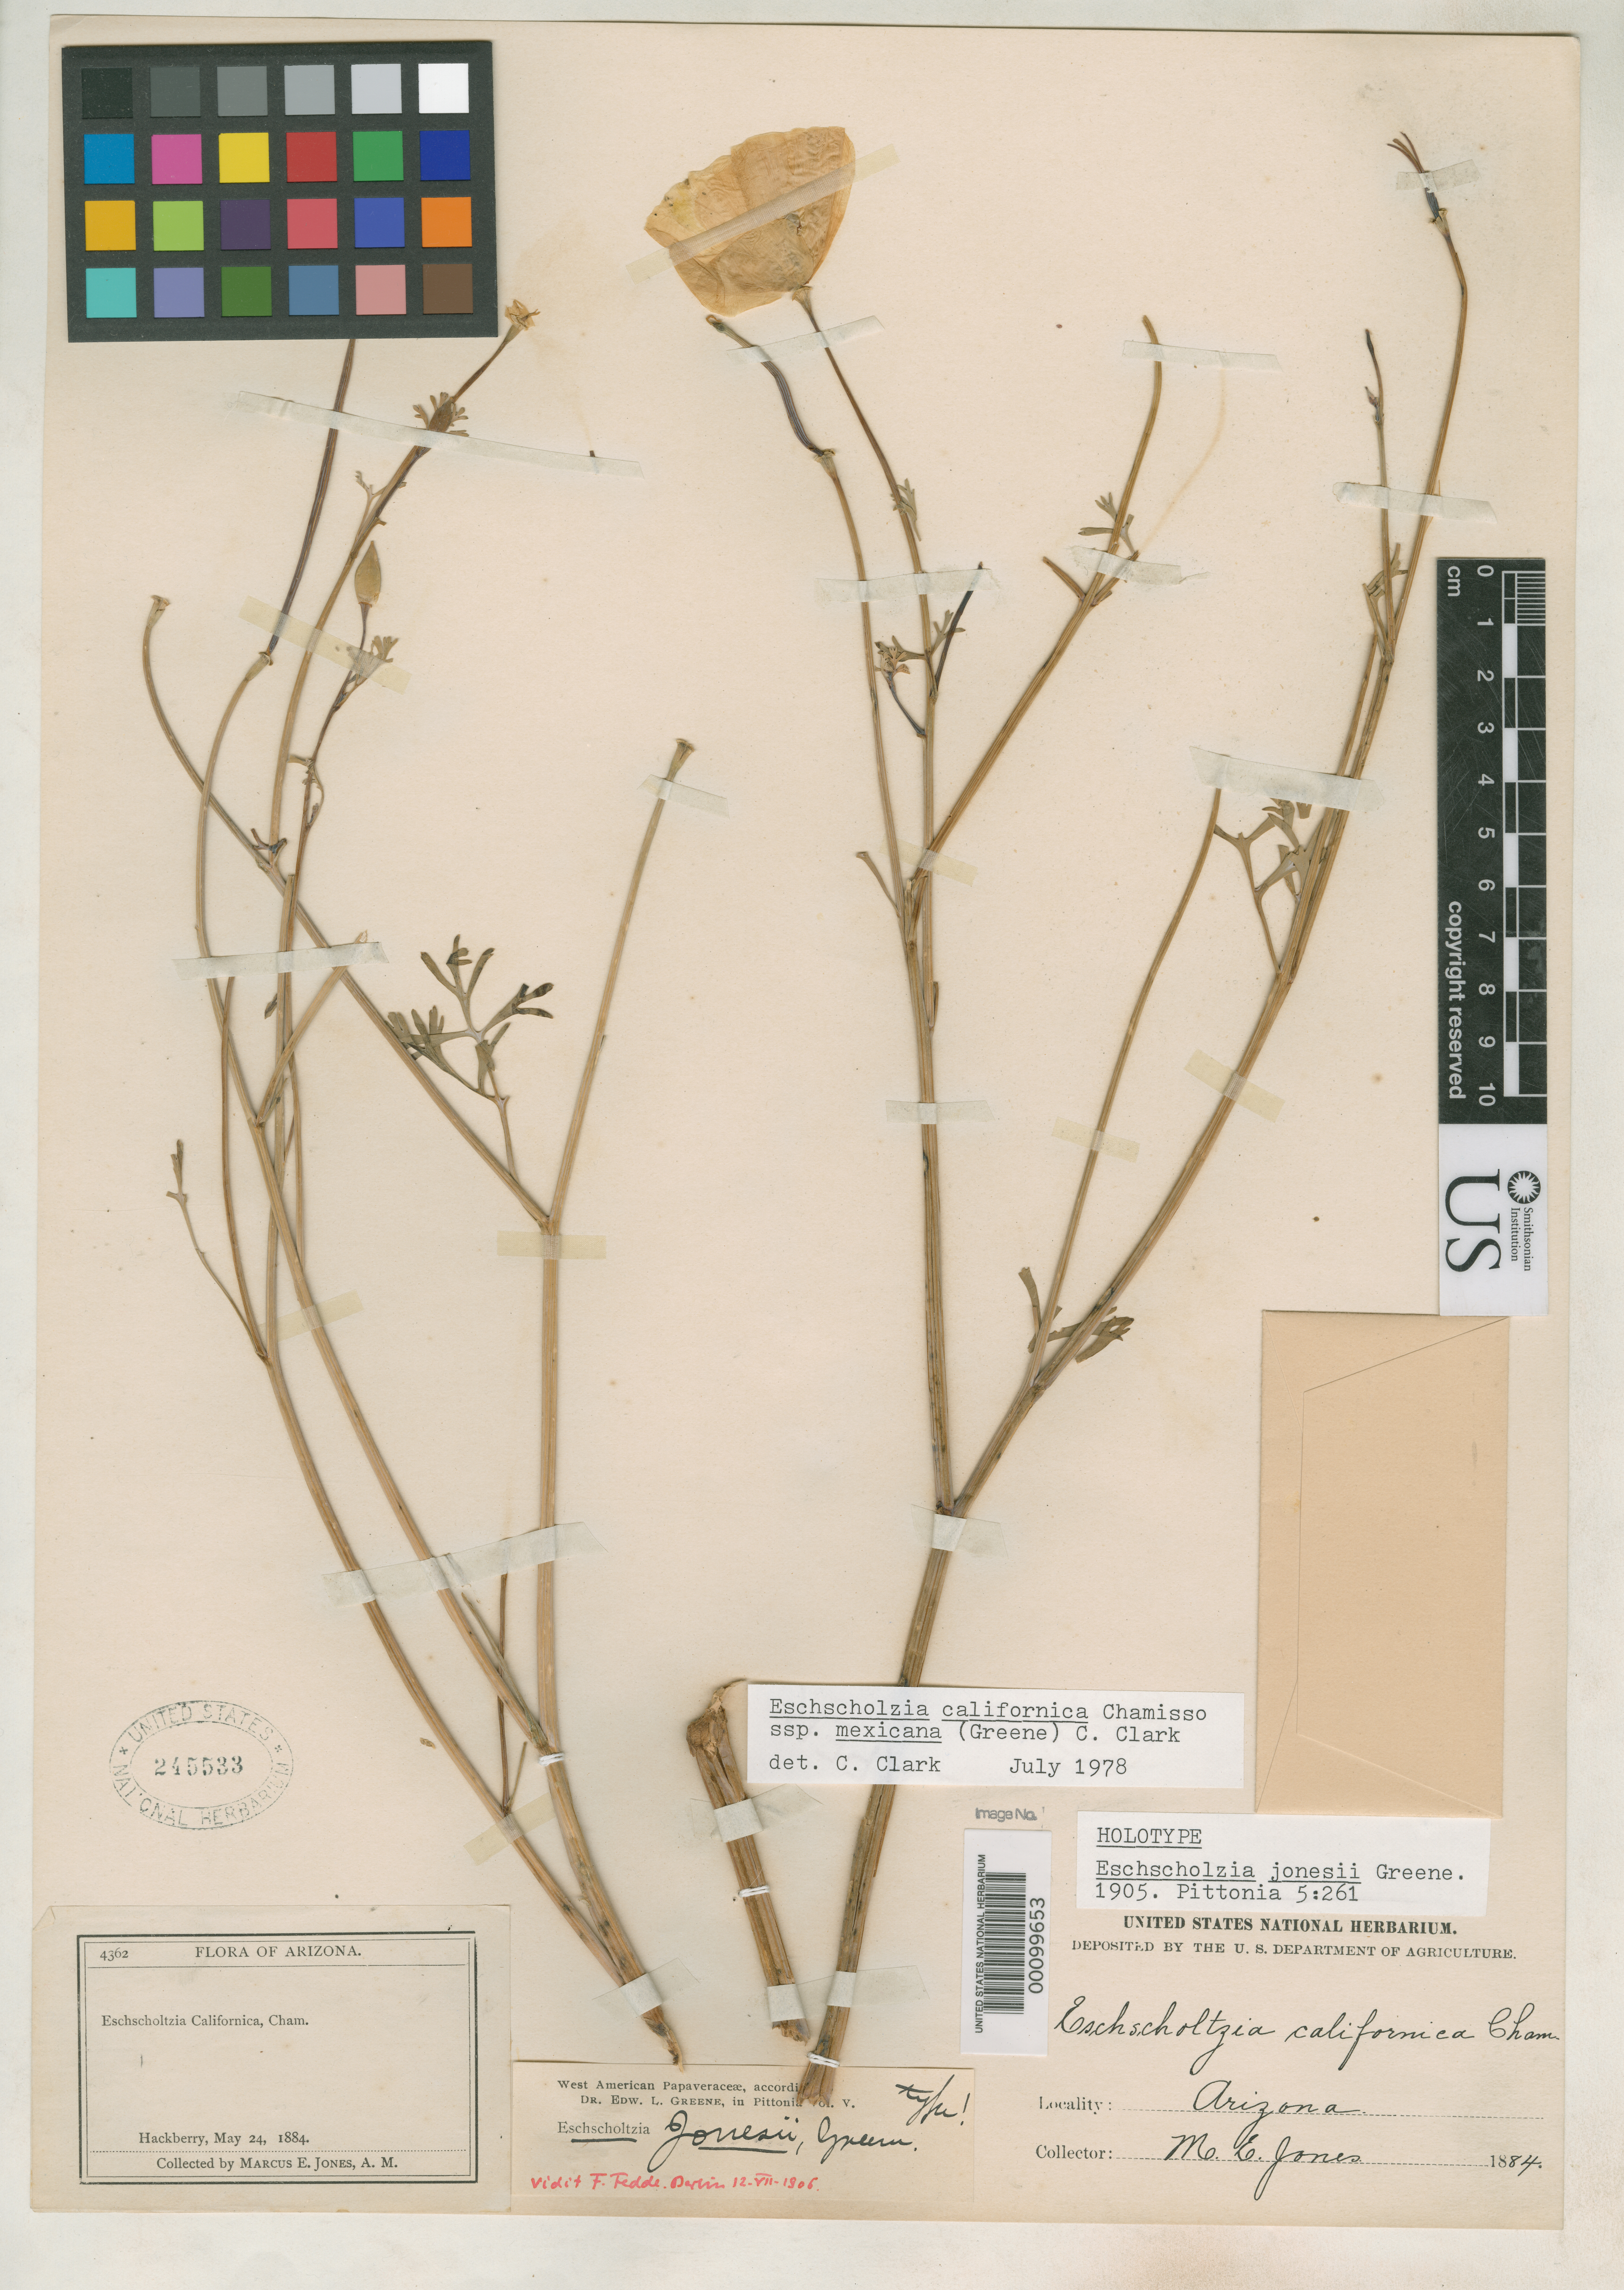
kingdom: Plantae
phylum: Tracheophyta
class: Magnoliopsida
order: Ranunculales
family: Papaveraceae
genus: Eschscholzia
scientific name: Eschscholzia jonesii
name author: Greene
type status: Holotype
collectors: M. E. Jones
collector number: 4362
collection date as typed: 24 May 1884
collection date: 1884-05-24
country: United States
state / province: Arizona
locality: Hackberry.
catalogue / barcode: US 245533